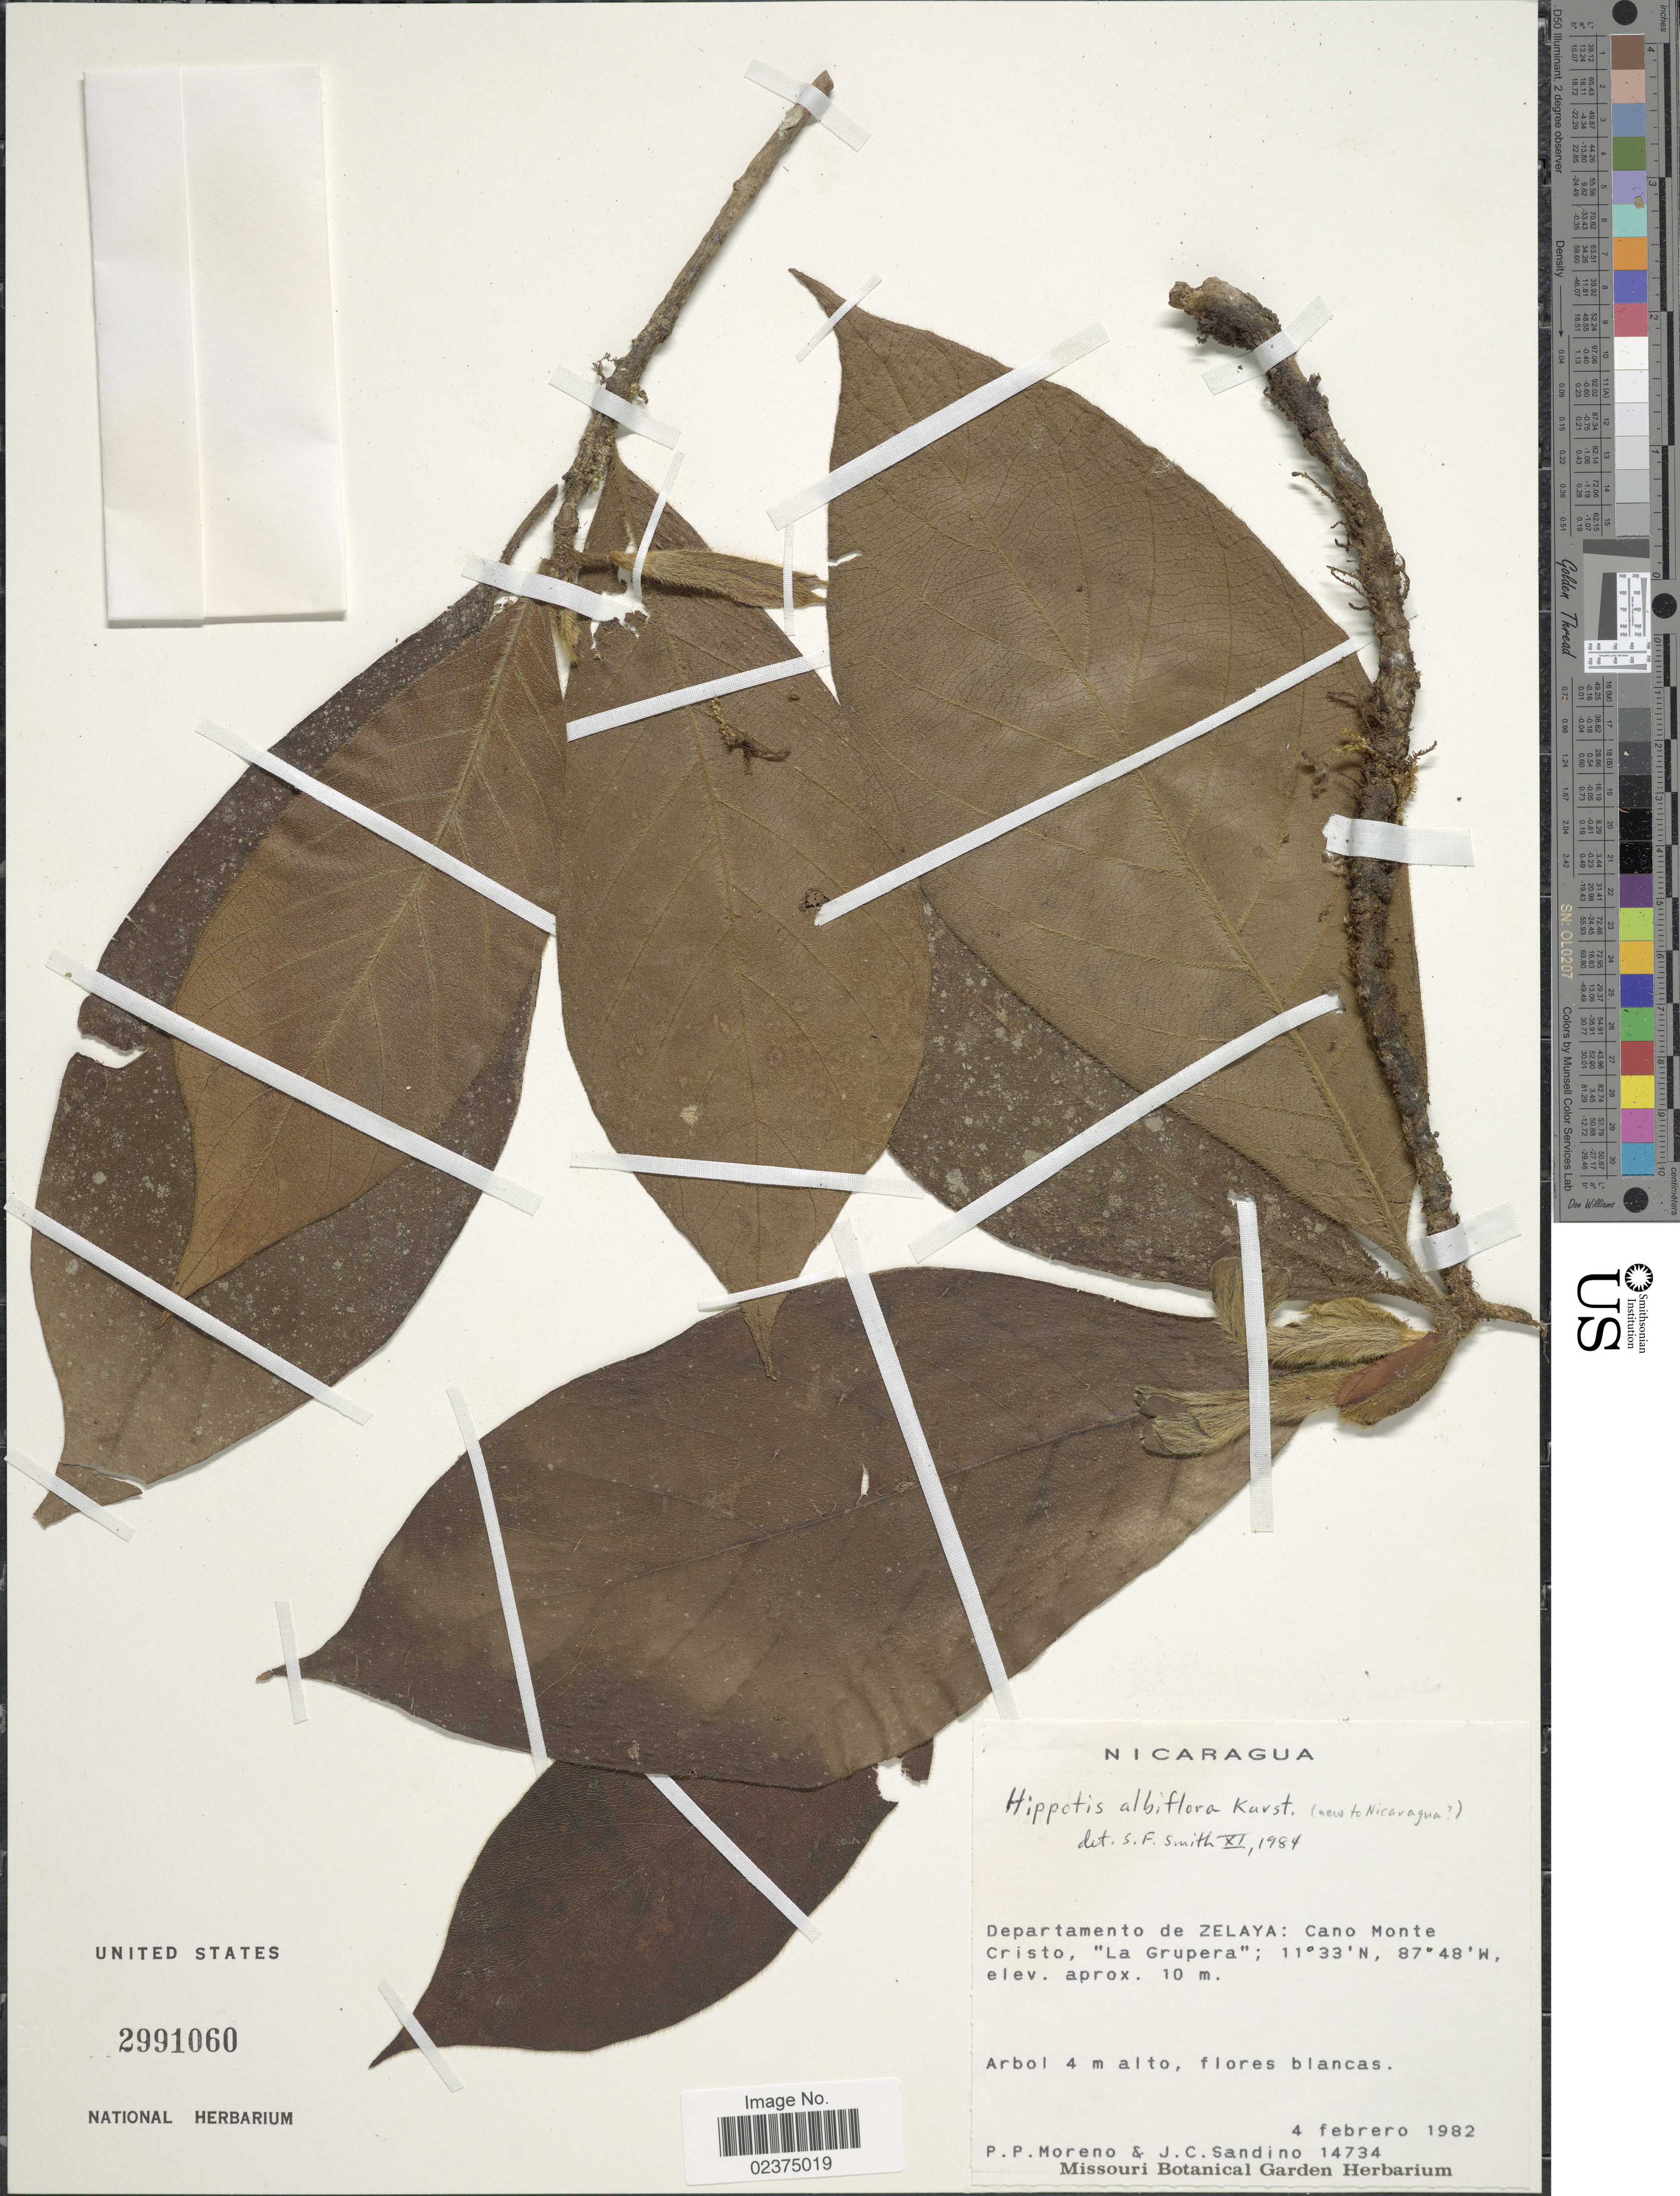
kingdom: Plantae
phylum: Tracheophyta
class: Magnoliopsida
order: Gentianales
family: Rubiaceae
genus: Hippotis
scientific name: Hippotis albiflora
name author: H. Karst.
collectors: P. Moreno & J. Sandino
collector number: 14734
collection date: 1982-02-04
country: Nicaragua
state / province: Atlantico Sur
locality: Departamento de Zelaya: Cano Monte Criste, "La Grupera"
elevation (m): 10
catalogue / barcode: US 2991060